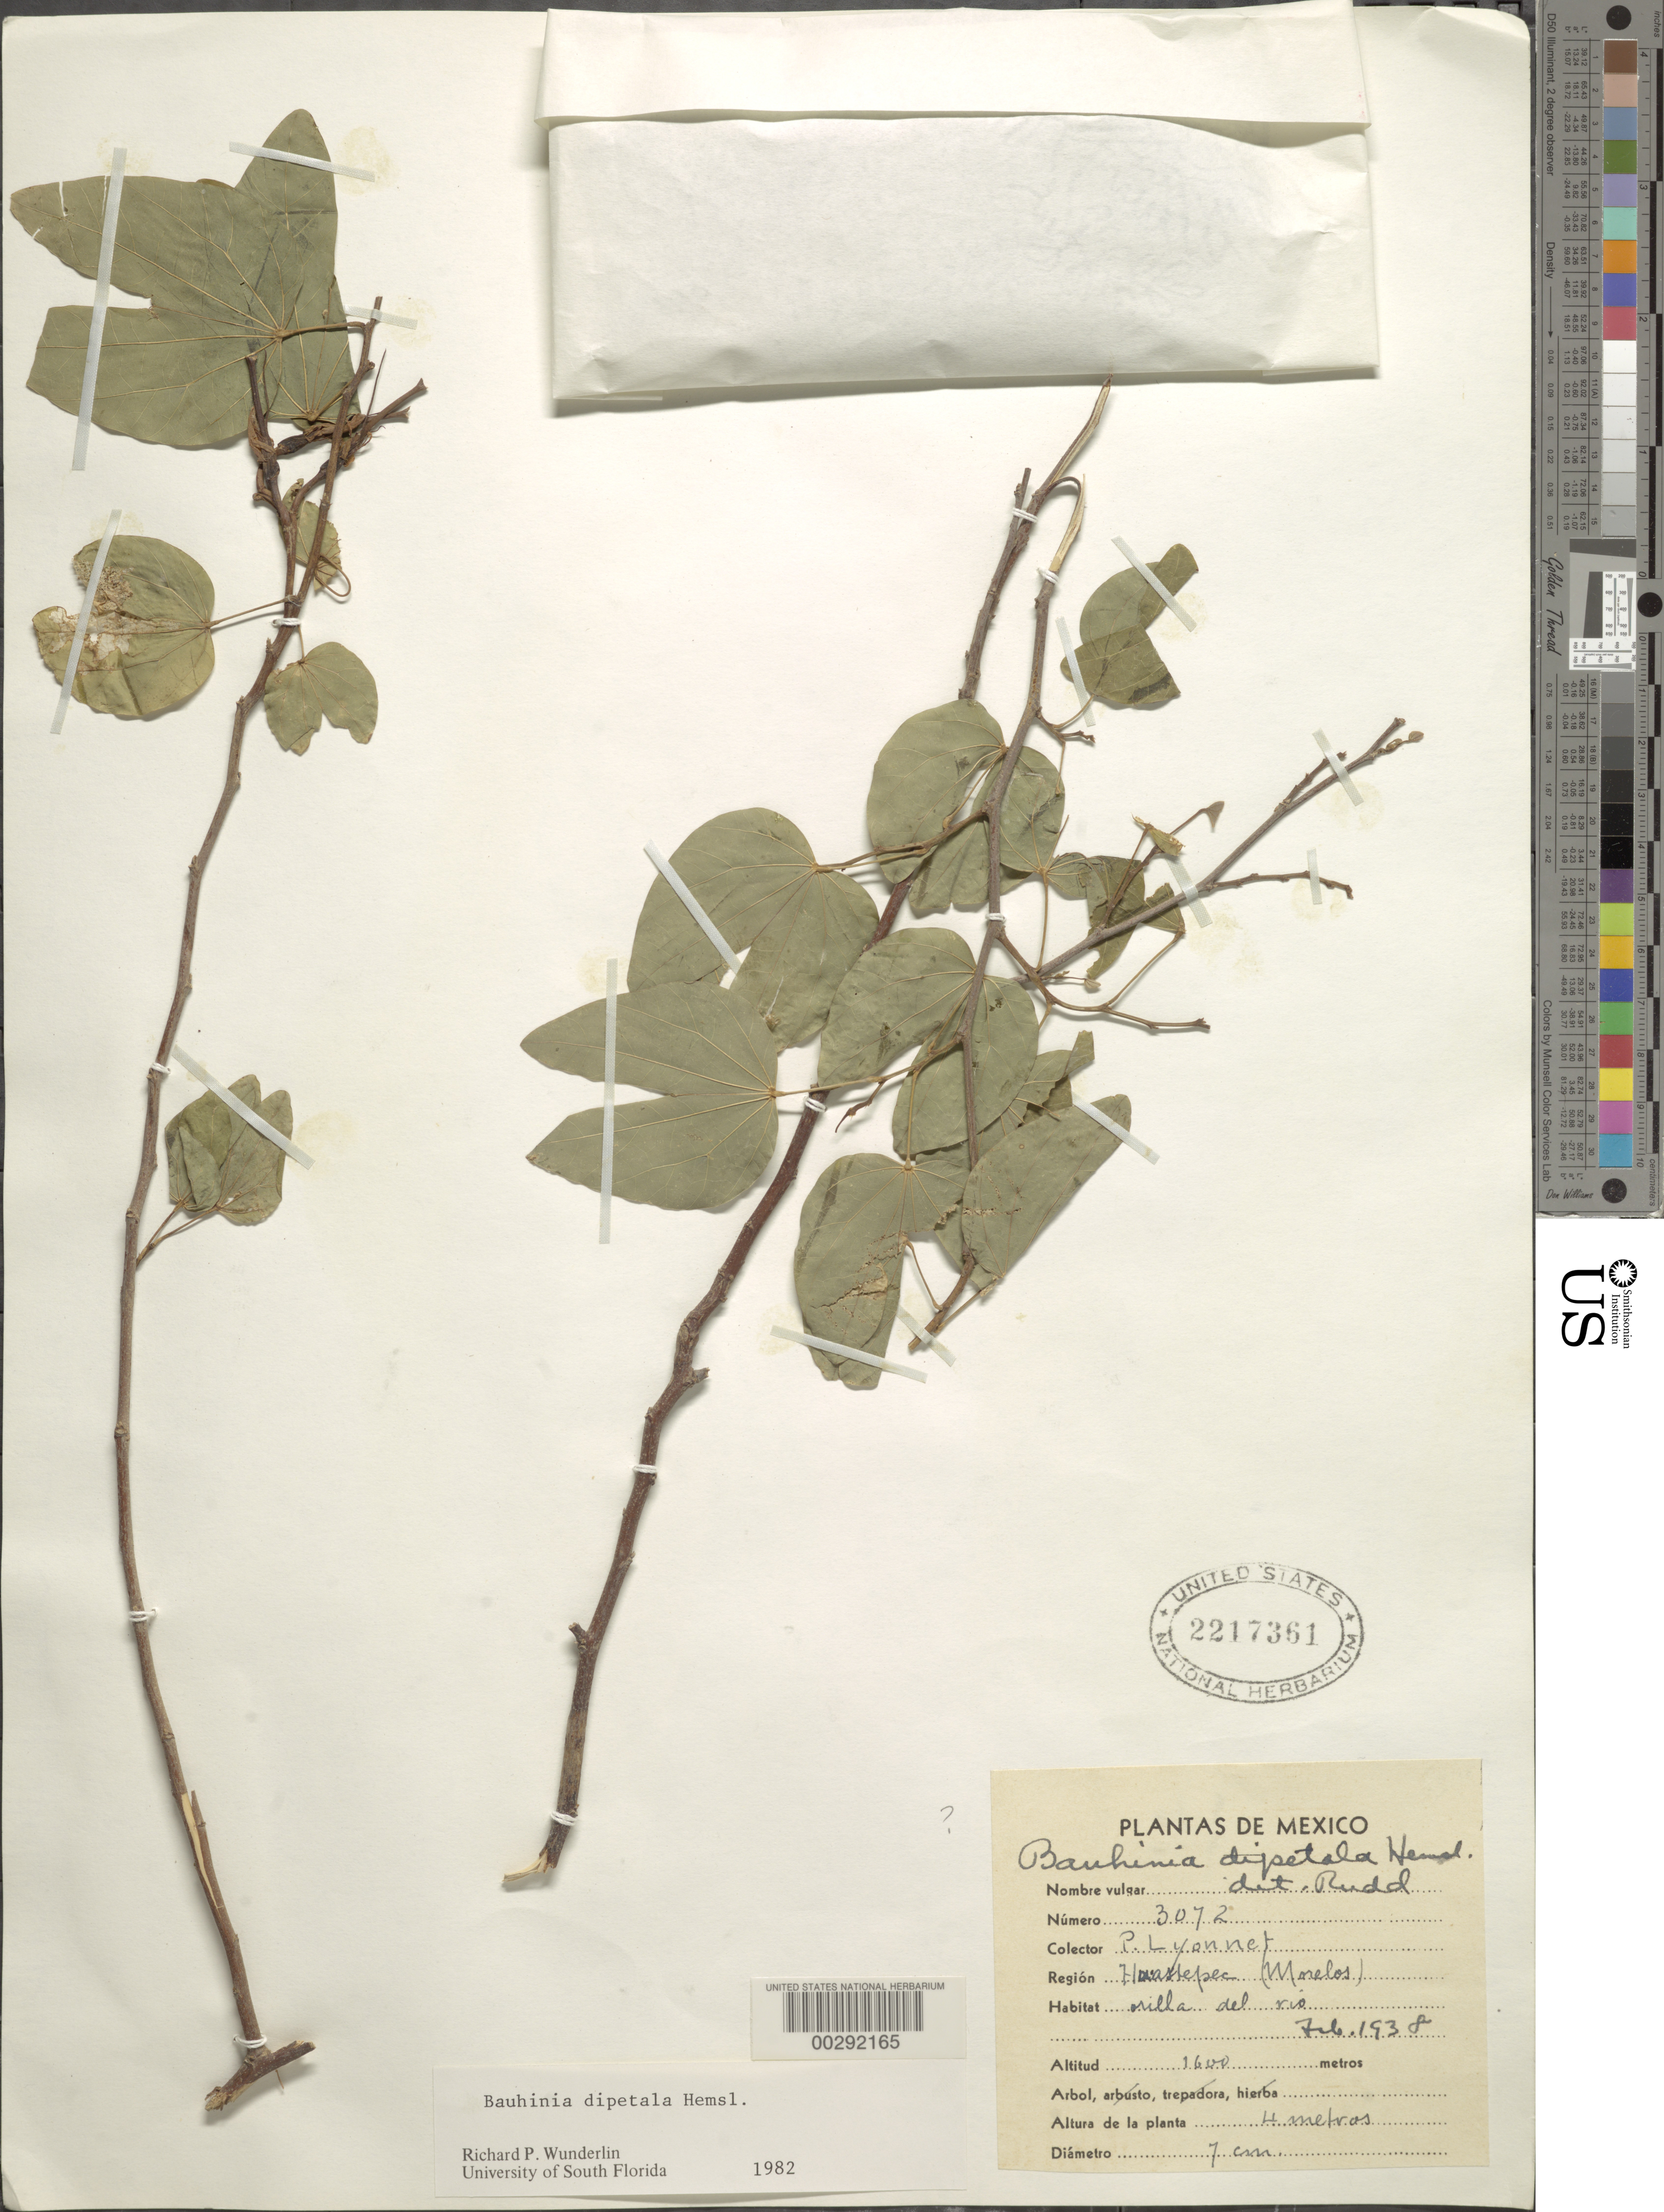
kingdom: Plantae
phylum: Tracheophyta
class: Magnoliopsida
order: Fabales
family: Fabaceae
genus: Bauhinia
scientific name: Bauhinia dipetala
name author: Hemsl.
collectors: P. Lyonnet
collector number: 3072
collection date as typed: Feb 1938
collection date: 1938-02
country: Mexico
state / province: Morelos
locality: Huastepec, mouth of river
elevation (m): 1600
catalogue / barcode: US 2217361